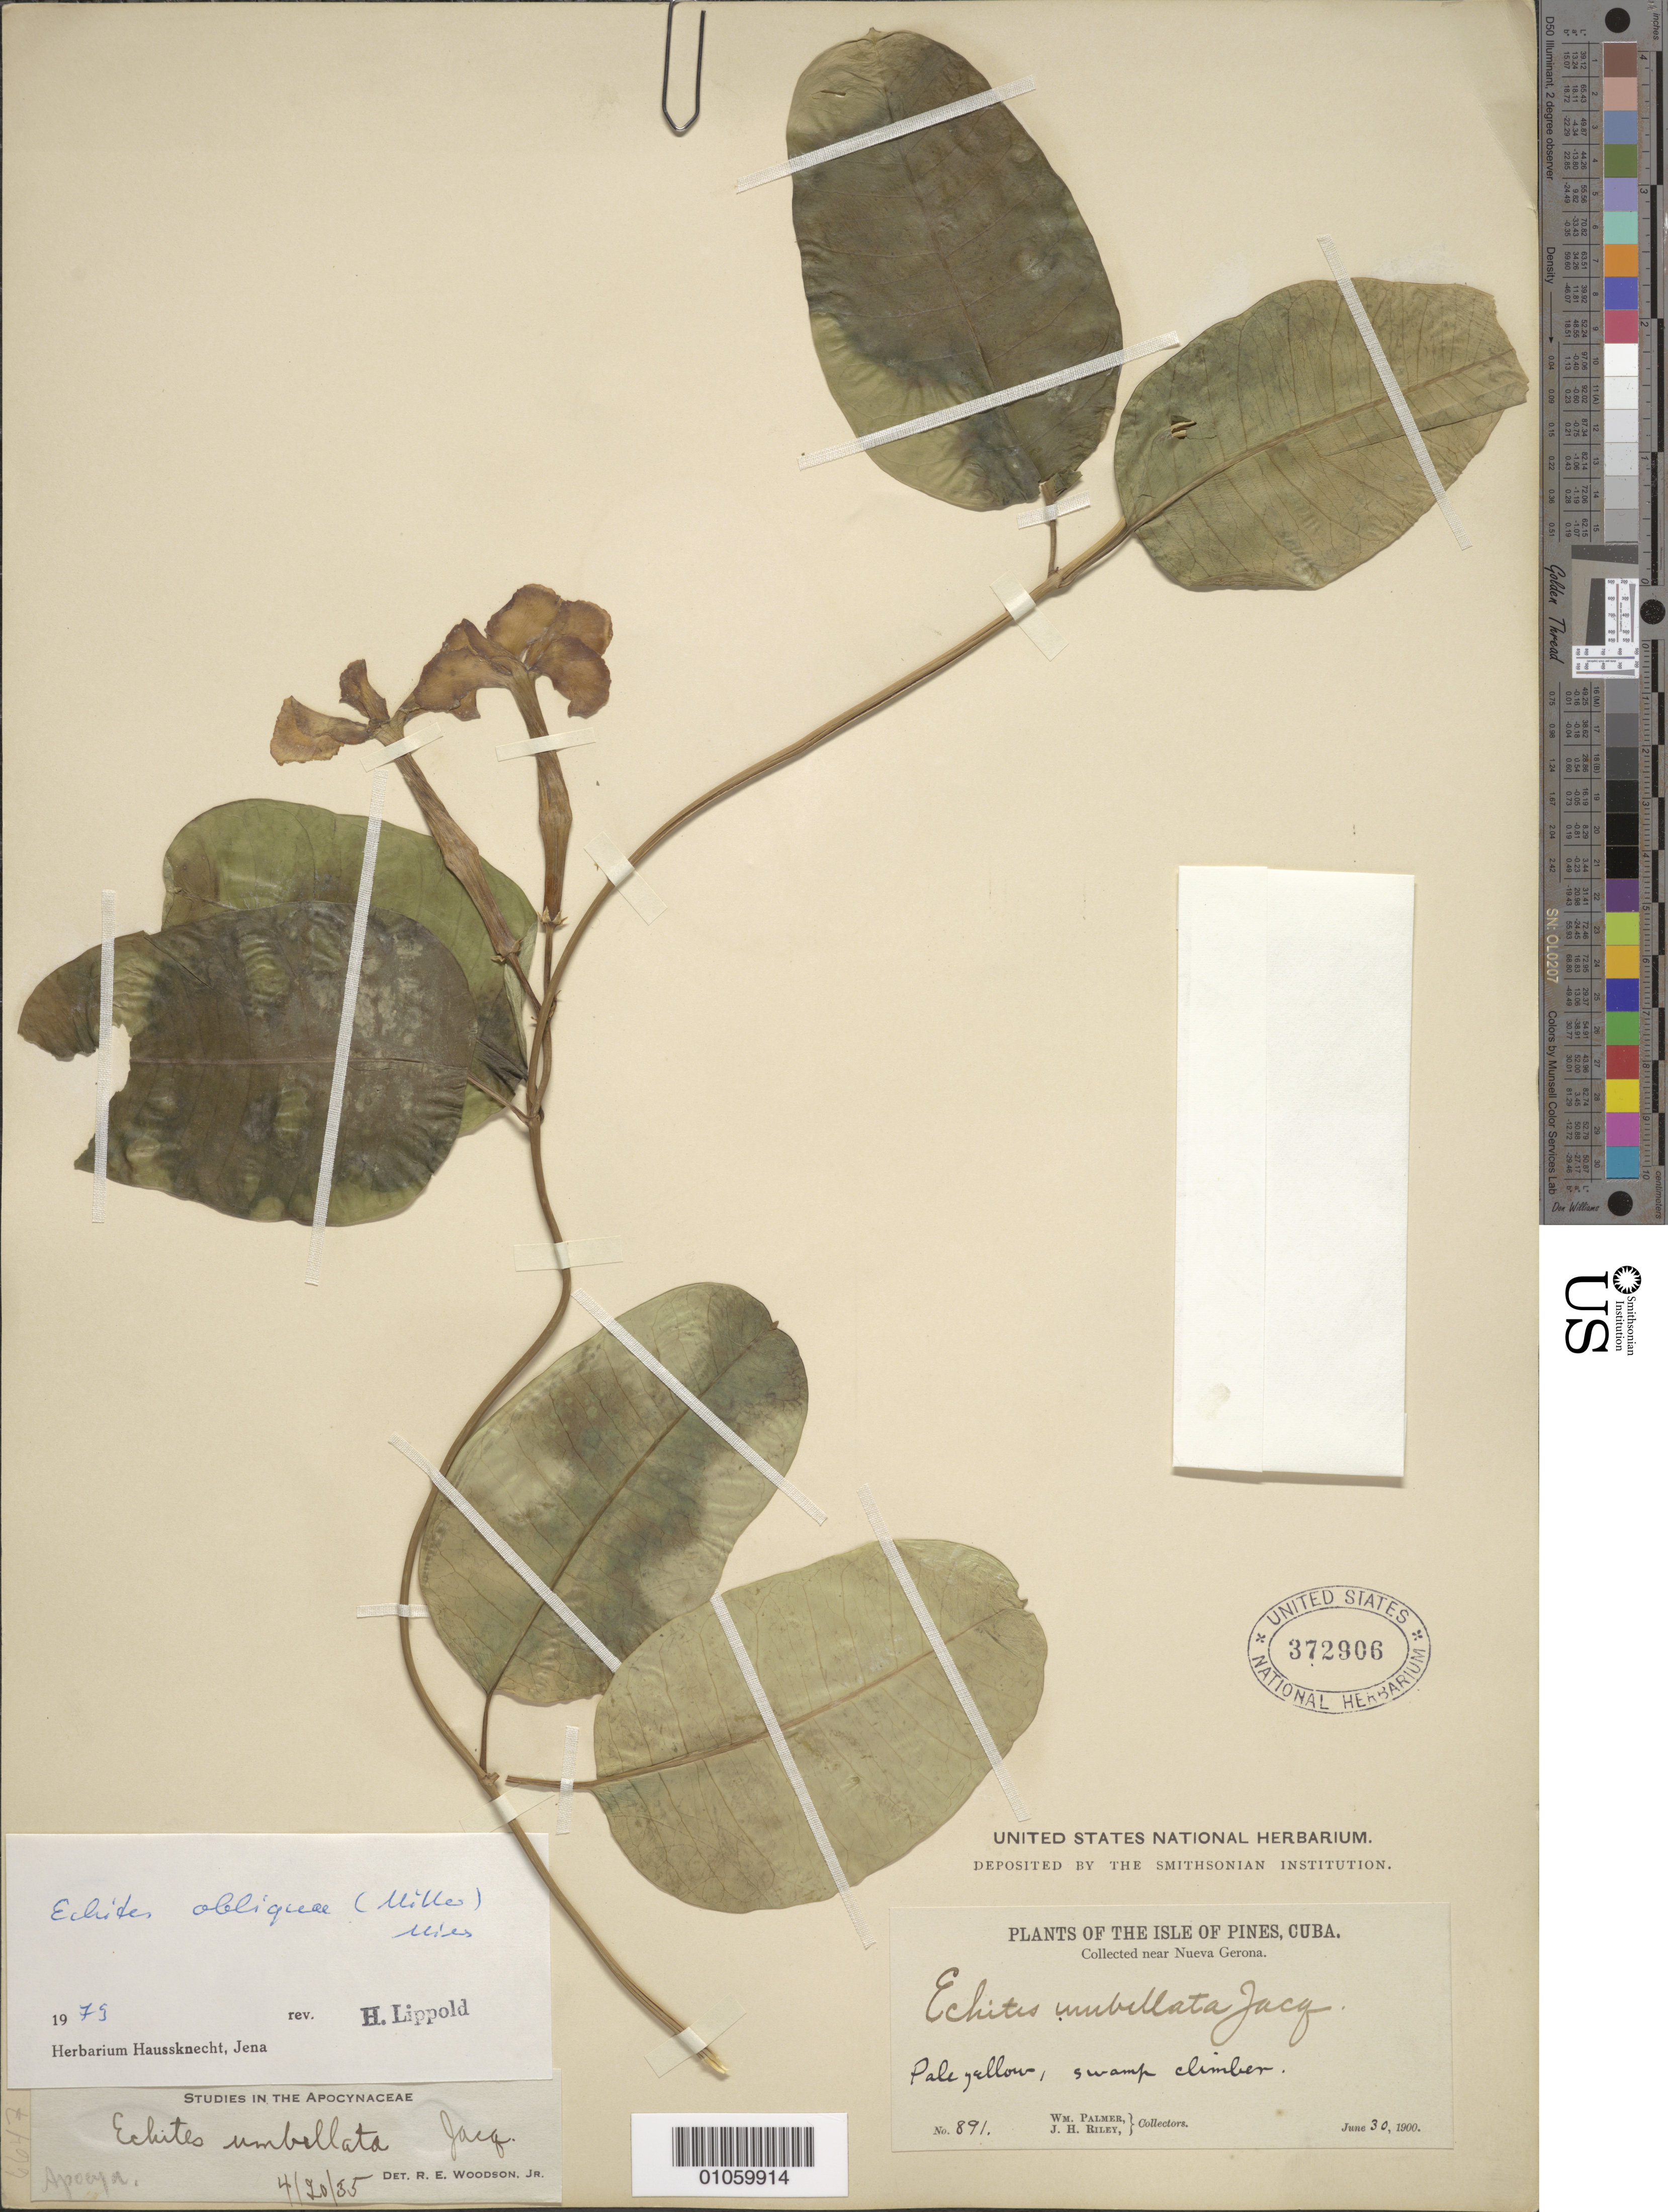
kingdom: Plantae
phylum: Tracheophyta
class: Magnoliopsida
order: Gentianales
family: Apocynaceae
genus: Echites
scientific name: Echites obliquus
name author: (Mill.) Miers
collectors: W. Palmer & J. H. Riley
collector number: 891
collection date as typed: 30 Jun 1900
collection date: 1900-06-30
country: Cuba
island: Isla de la Juventud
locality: Isle of Pines, Near Neuva Gerona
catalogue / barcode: US 372906